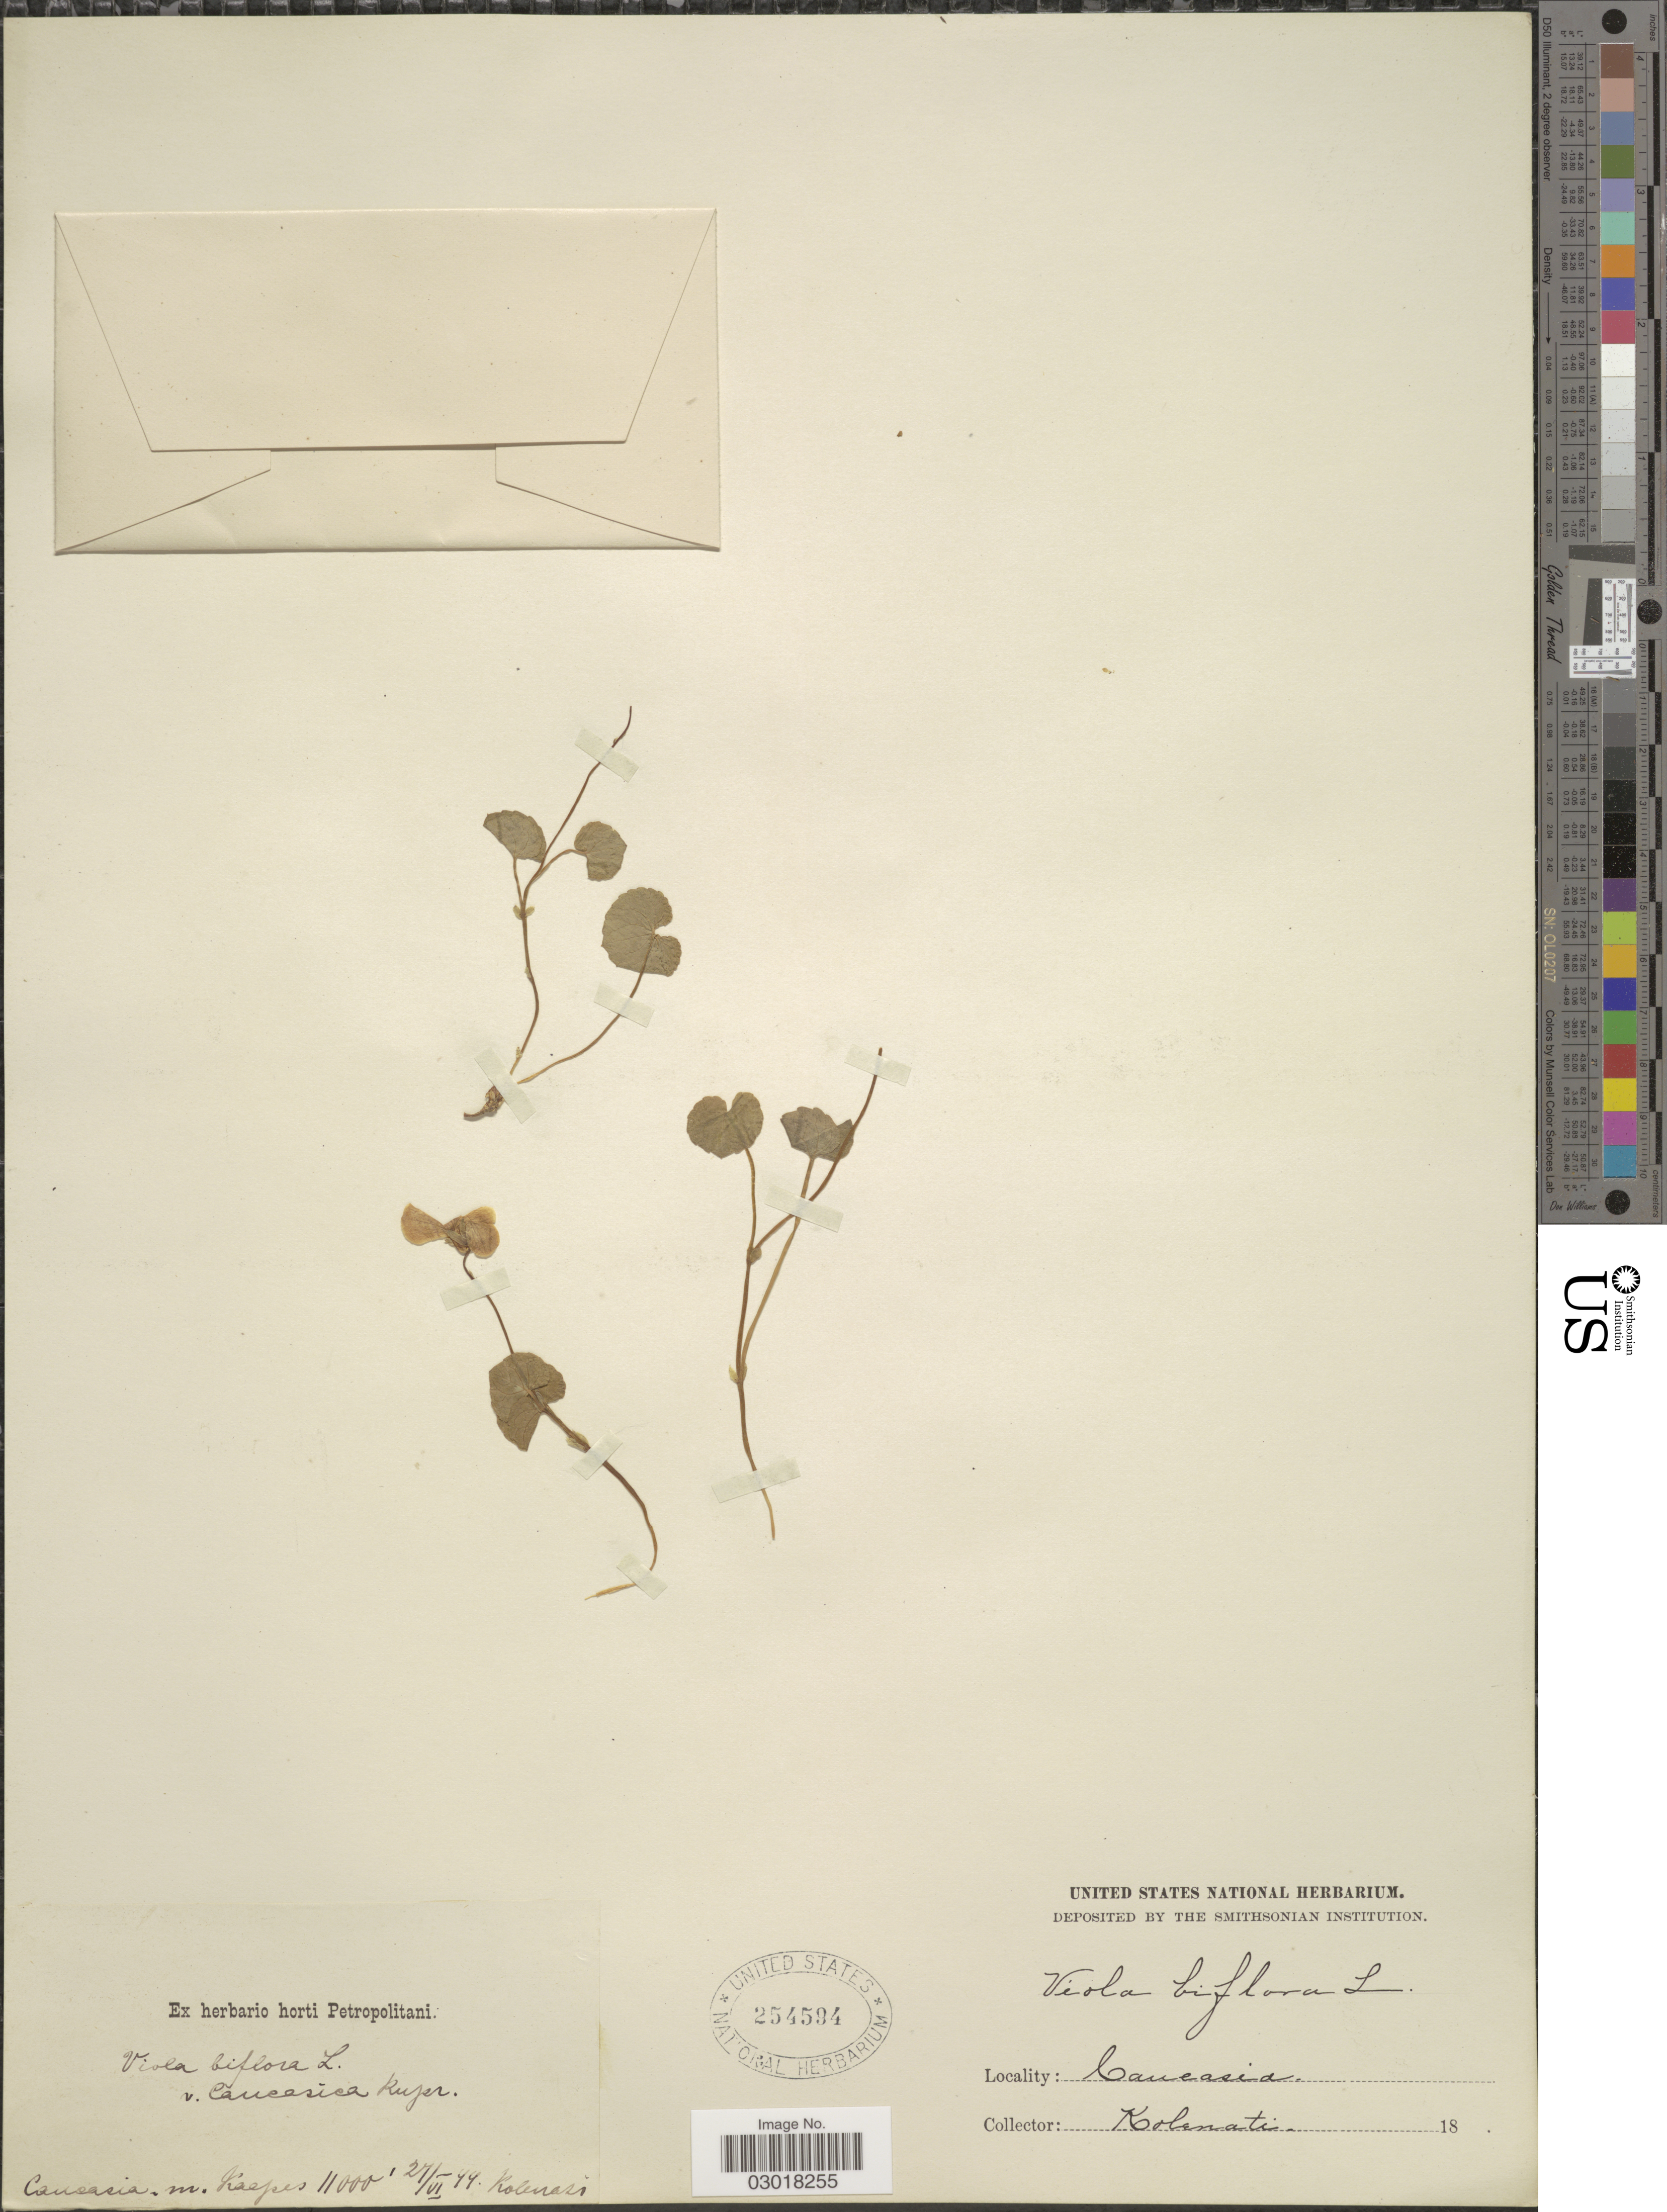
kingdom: Plantae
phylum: Tracheophyta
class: Magnoliopsida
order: Malpighiales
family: Violaceae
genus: Viola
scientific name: Viola biflora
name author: L.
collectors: Kolenati, --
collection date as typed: Transcribed d/m/y: 27/6/99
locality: Caucasia nr Kaepes.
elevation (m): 3353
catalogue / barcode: US 254594